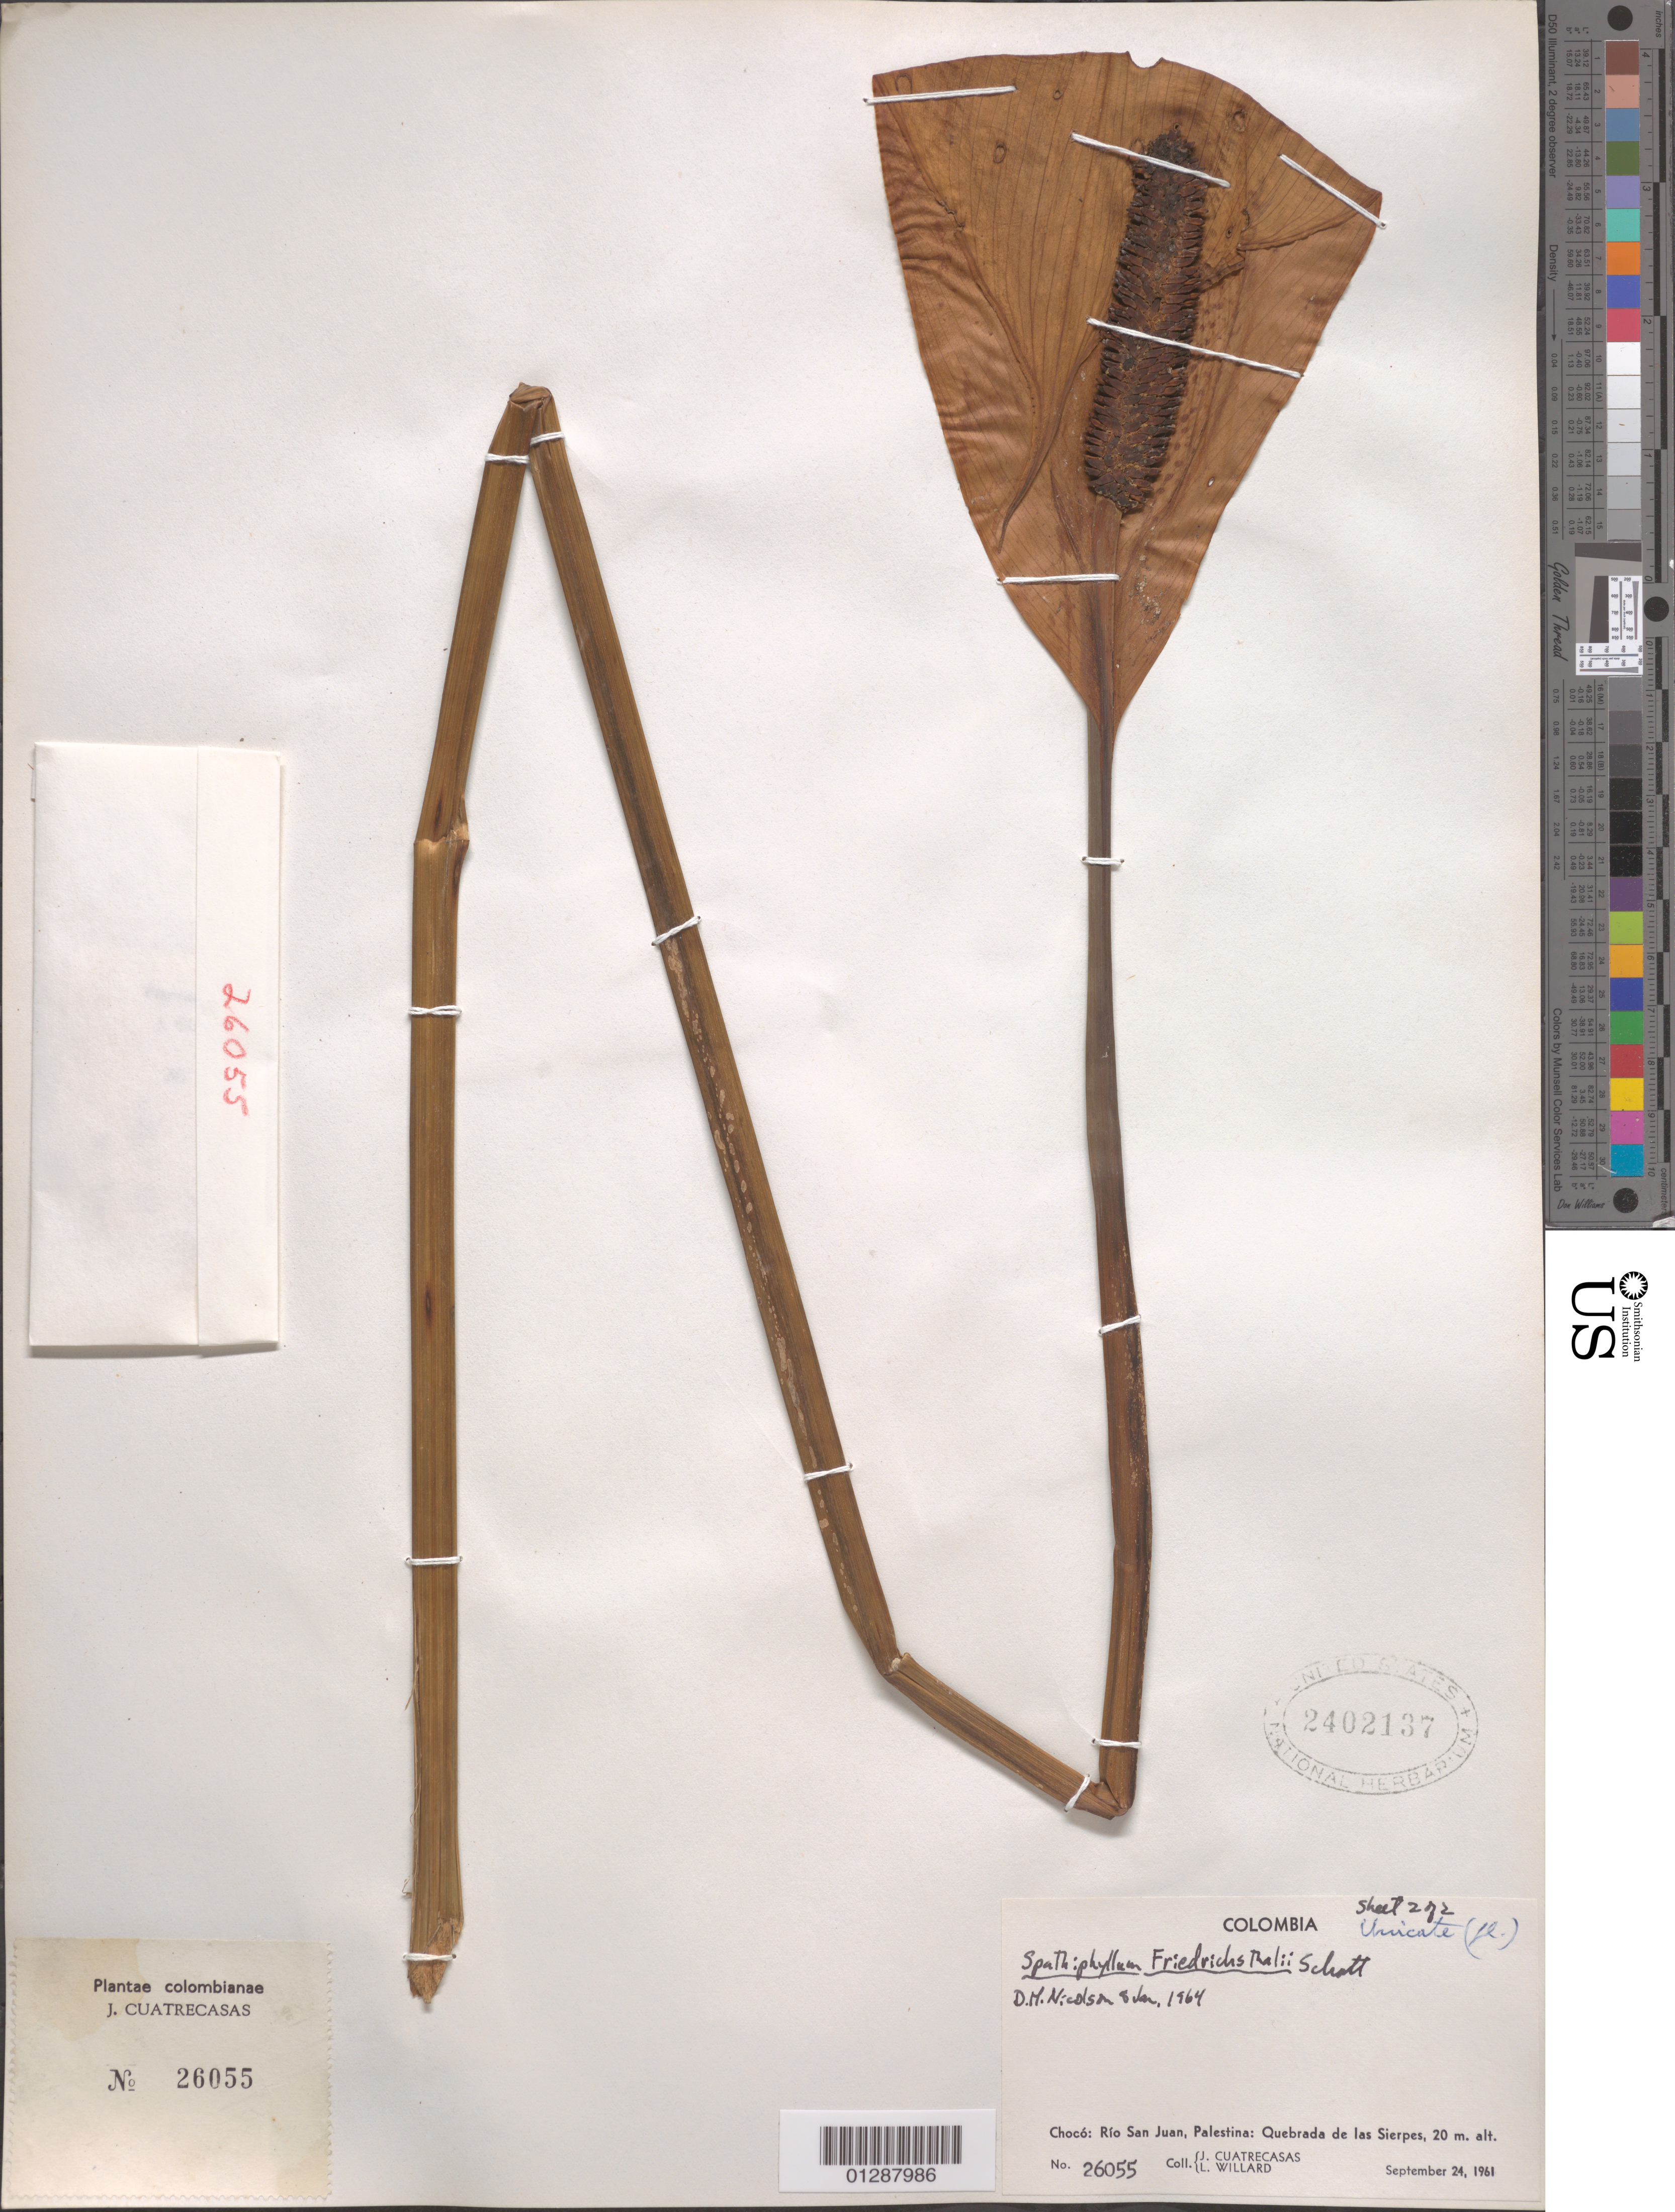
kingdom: Plantae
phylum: Tracheophyta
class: Liliopsida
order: Alismatales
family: Araceae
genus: Spathiphyllum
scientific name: Spathiphyllum friedrichsthalii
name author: Schott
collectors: J. Cuatrecasas & L. Willard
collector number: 26055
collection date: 1961-09-24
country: Colombia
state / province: Chocó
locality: Río San Juan, Palestina: Quebrada de las Sierpes.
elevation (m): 20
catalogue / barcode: US 2402137